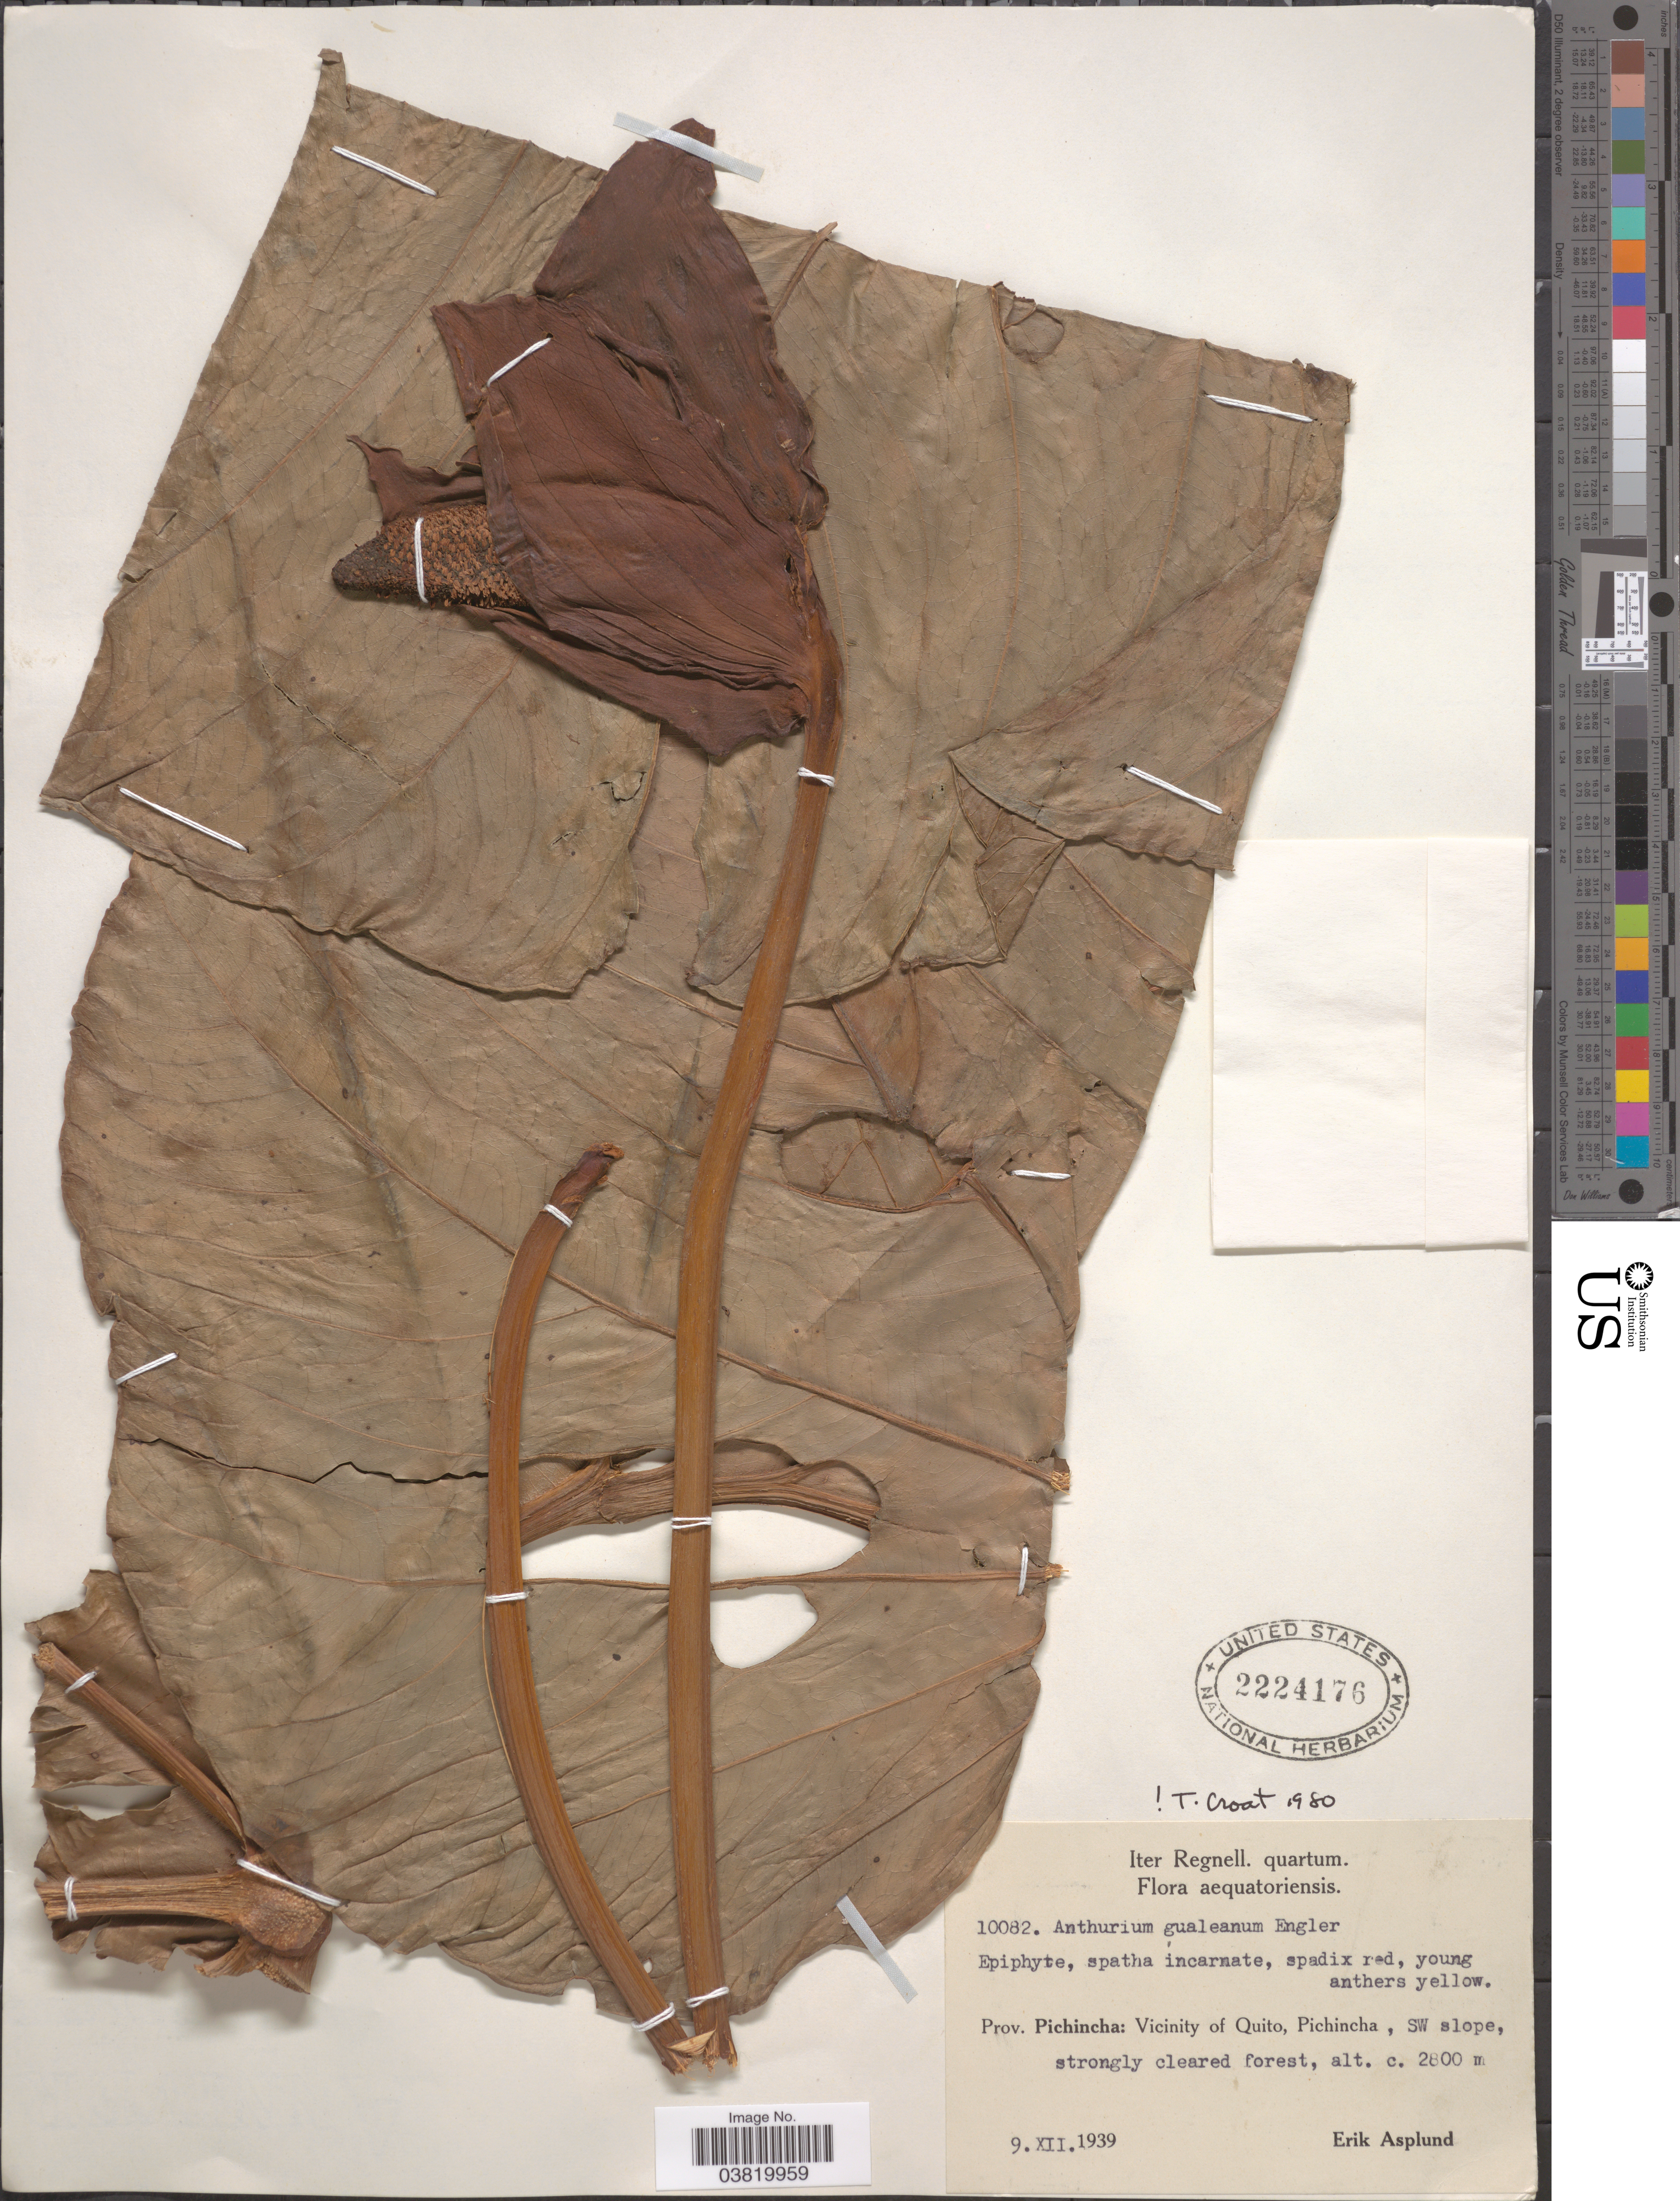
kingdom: Plantae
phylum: Tracheophyta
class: Liliopsida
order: Alismatales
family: Araceae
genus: Anthurium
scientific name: Anthurium gualeanum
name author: Engl.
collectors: E. Asplund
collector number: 10082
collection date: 1939-12-09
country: Ecuador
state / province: Pichincha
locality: Vicinity of Quito, SW slope.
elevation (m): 2800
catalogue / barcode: US 2224176